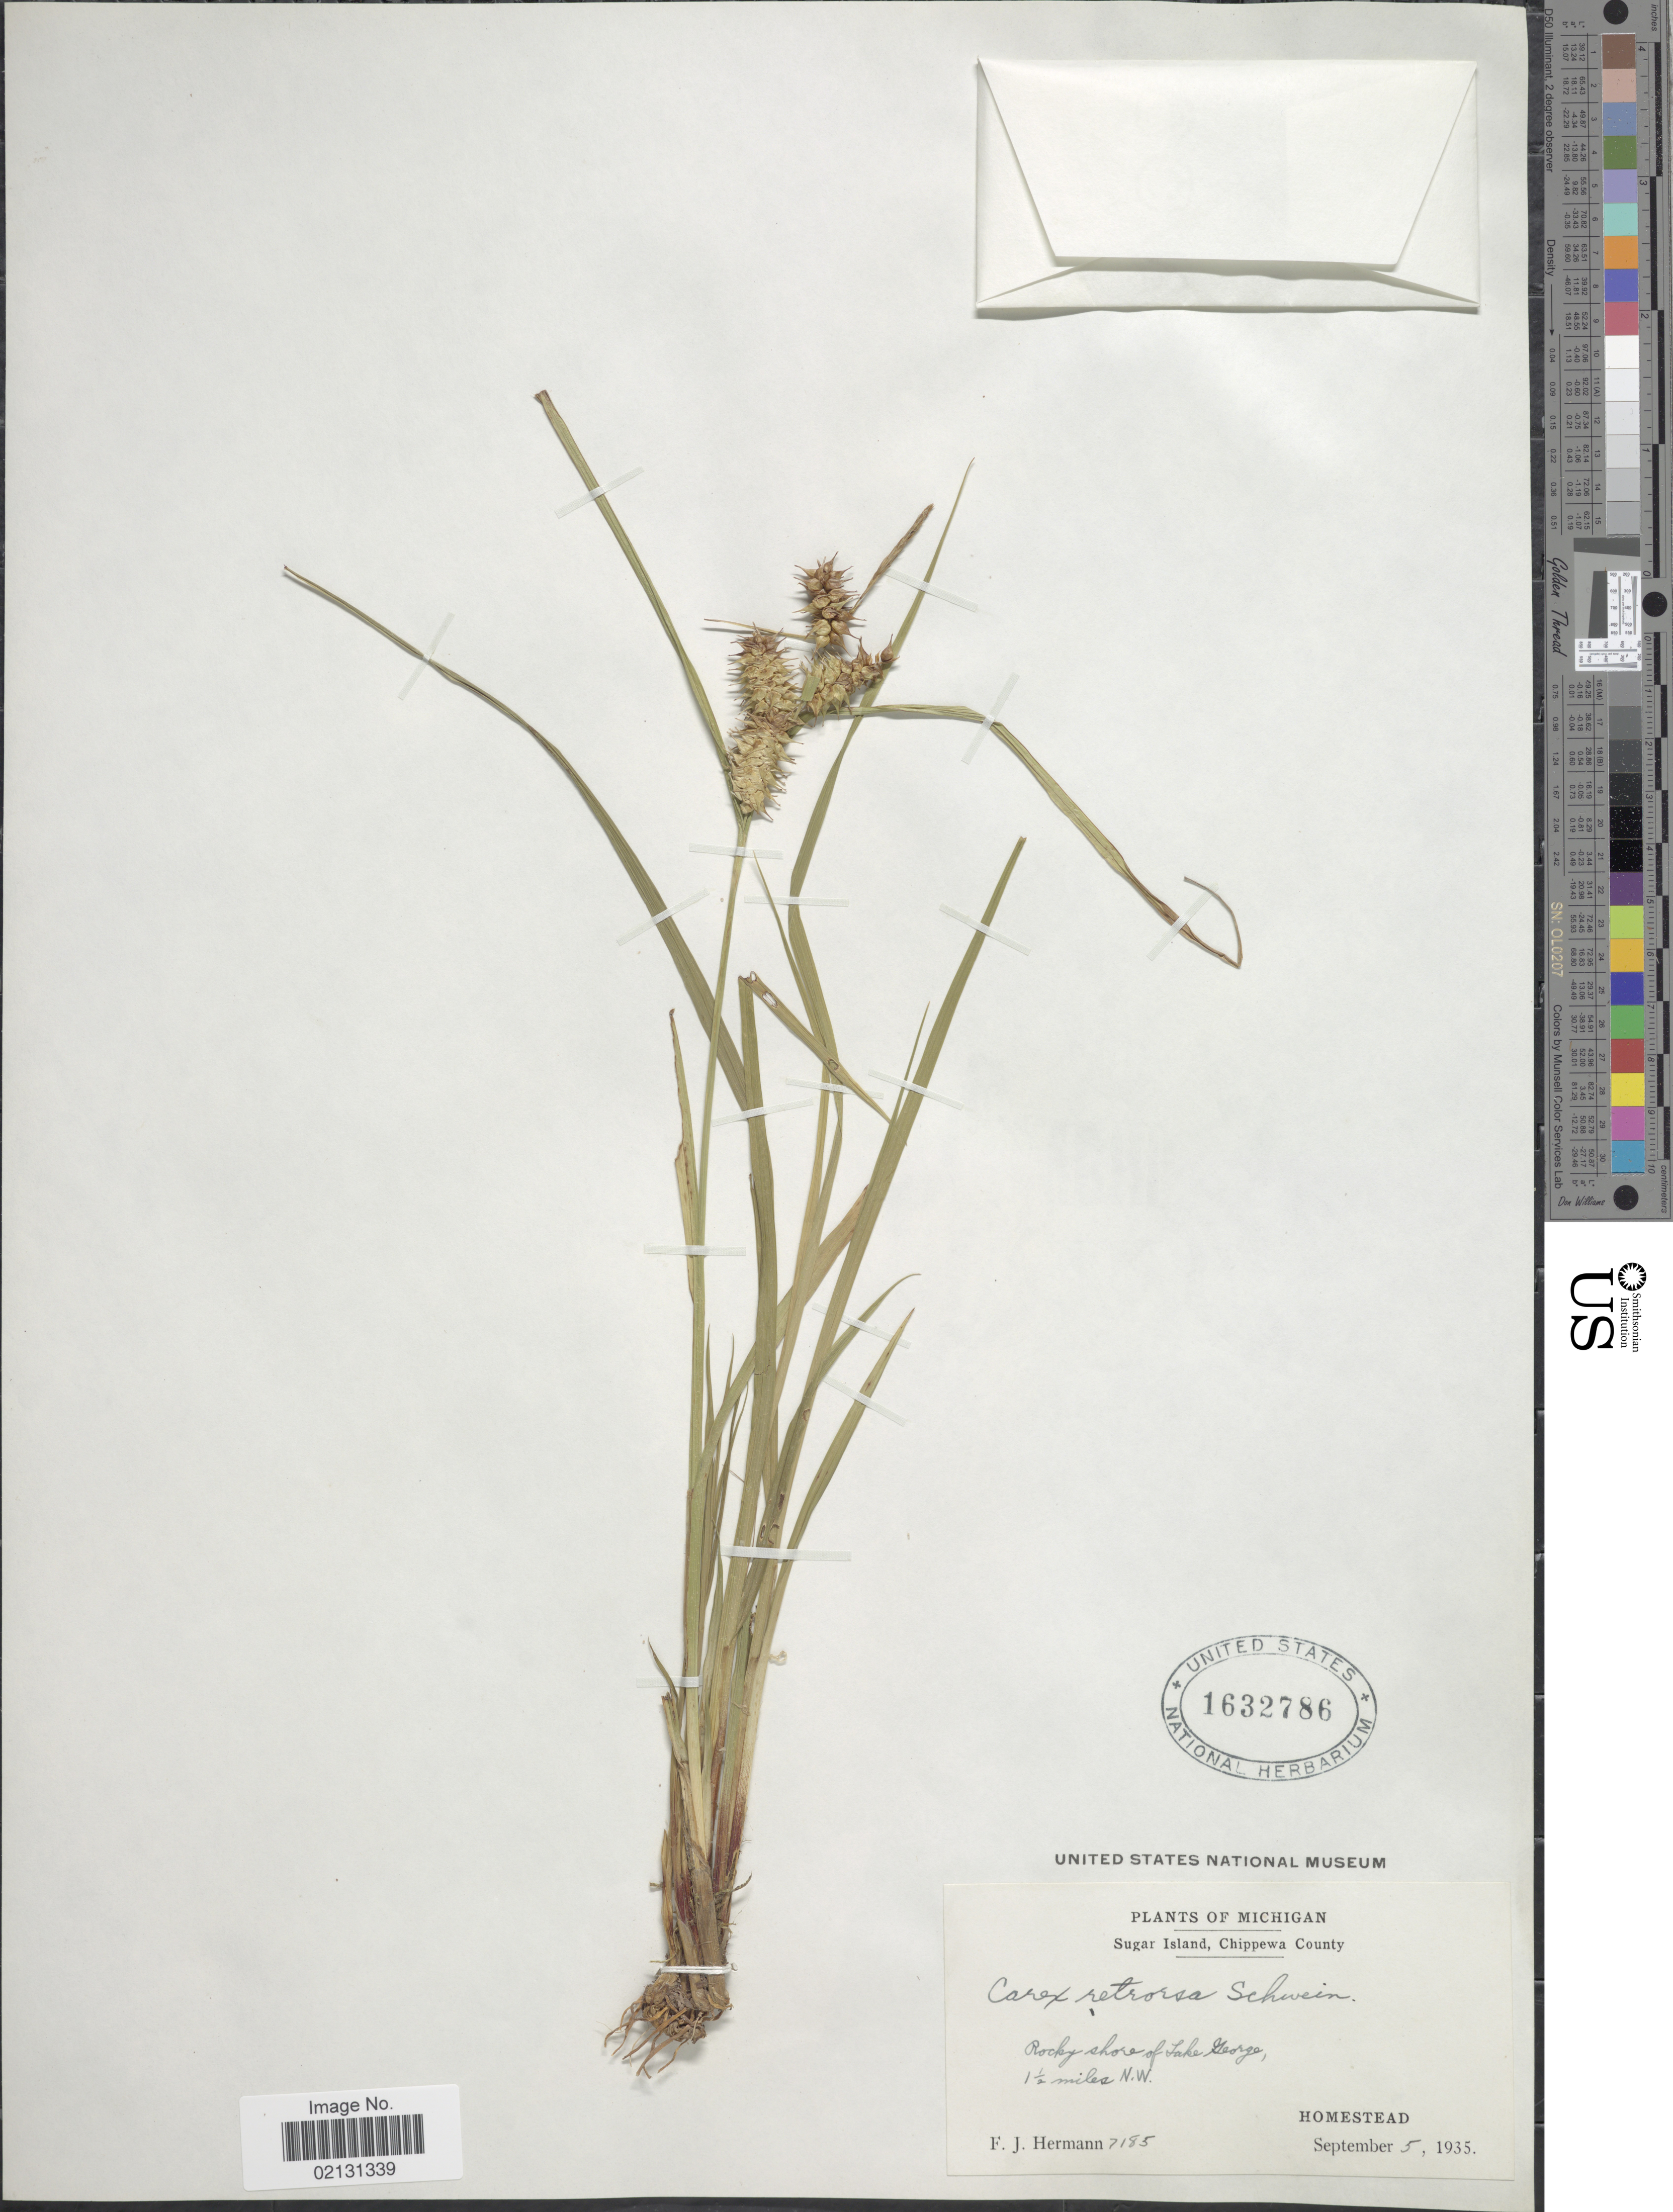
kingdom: Plantae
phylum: Tracheophyta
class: Liliopsida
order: Poales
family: Cyperaceae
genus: Carex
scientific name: Carex retrorsa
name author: Schwein.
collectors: F. J. Hermann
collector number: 7185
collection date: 1935-09-05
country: United States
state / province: Michigan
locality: Sugar Island, Chippewa County, Rocky shore of Lake George, 1½ miles N.W. Homestead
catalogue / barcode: US 1632786